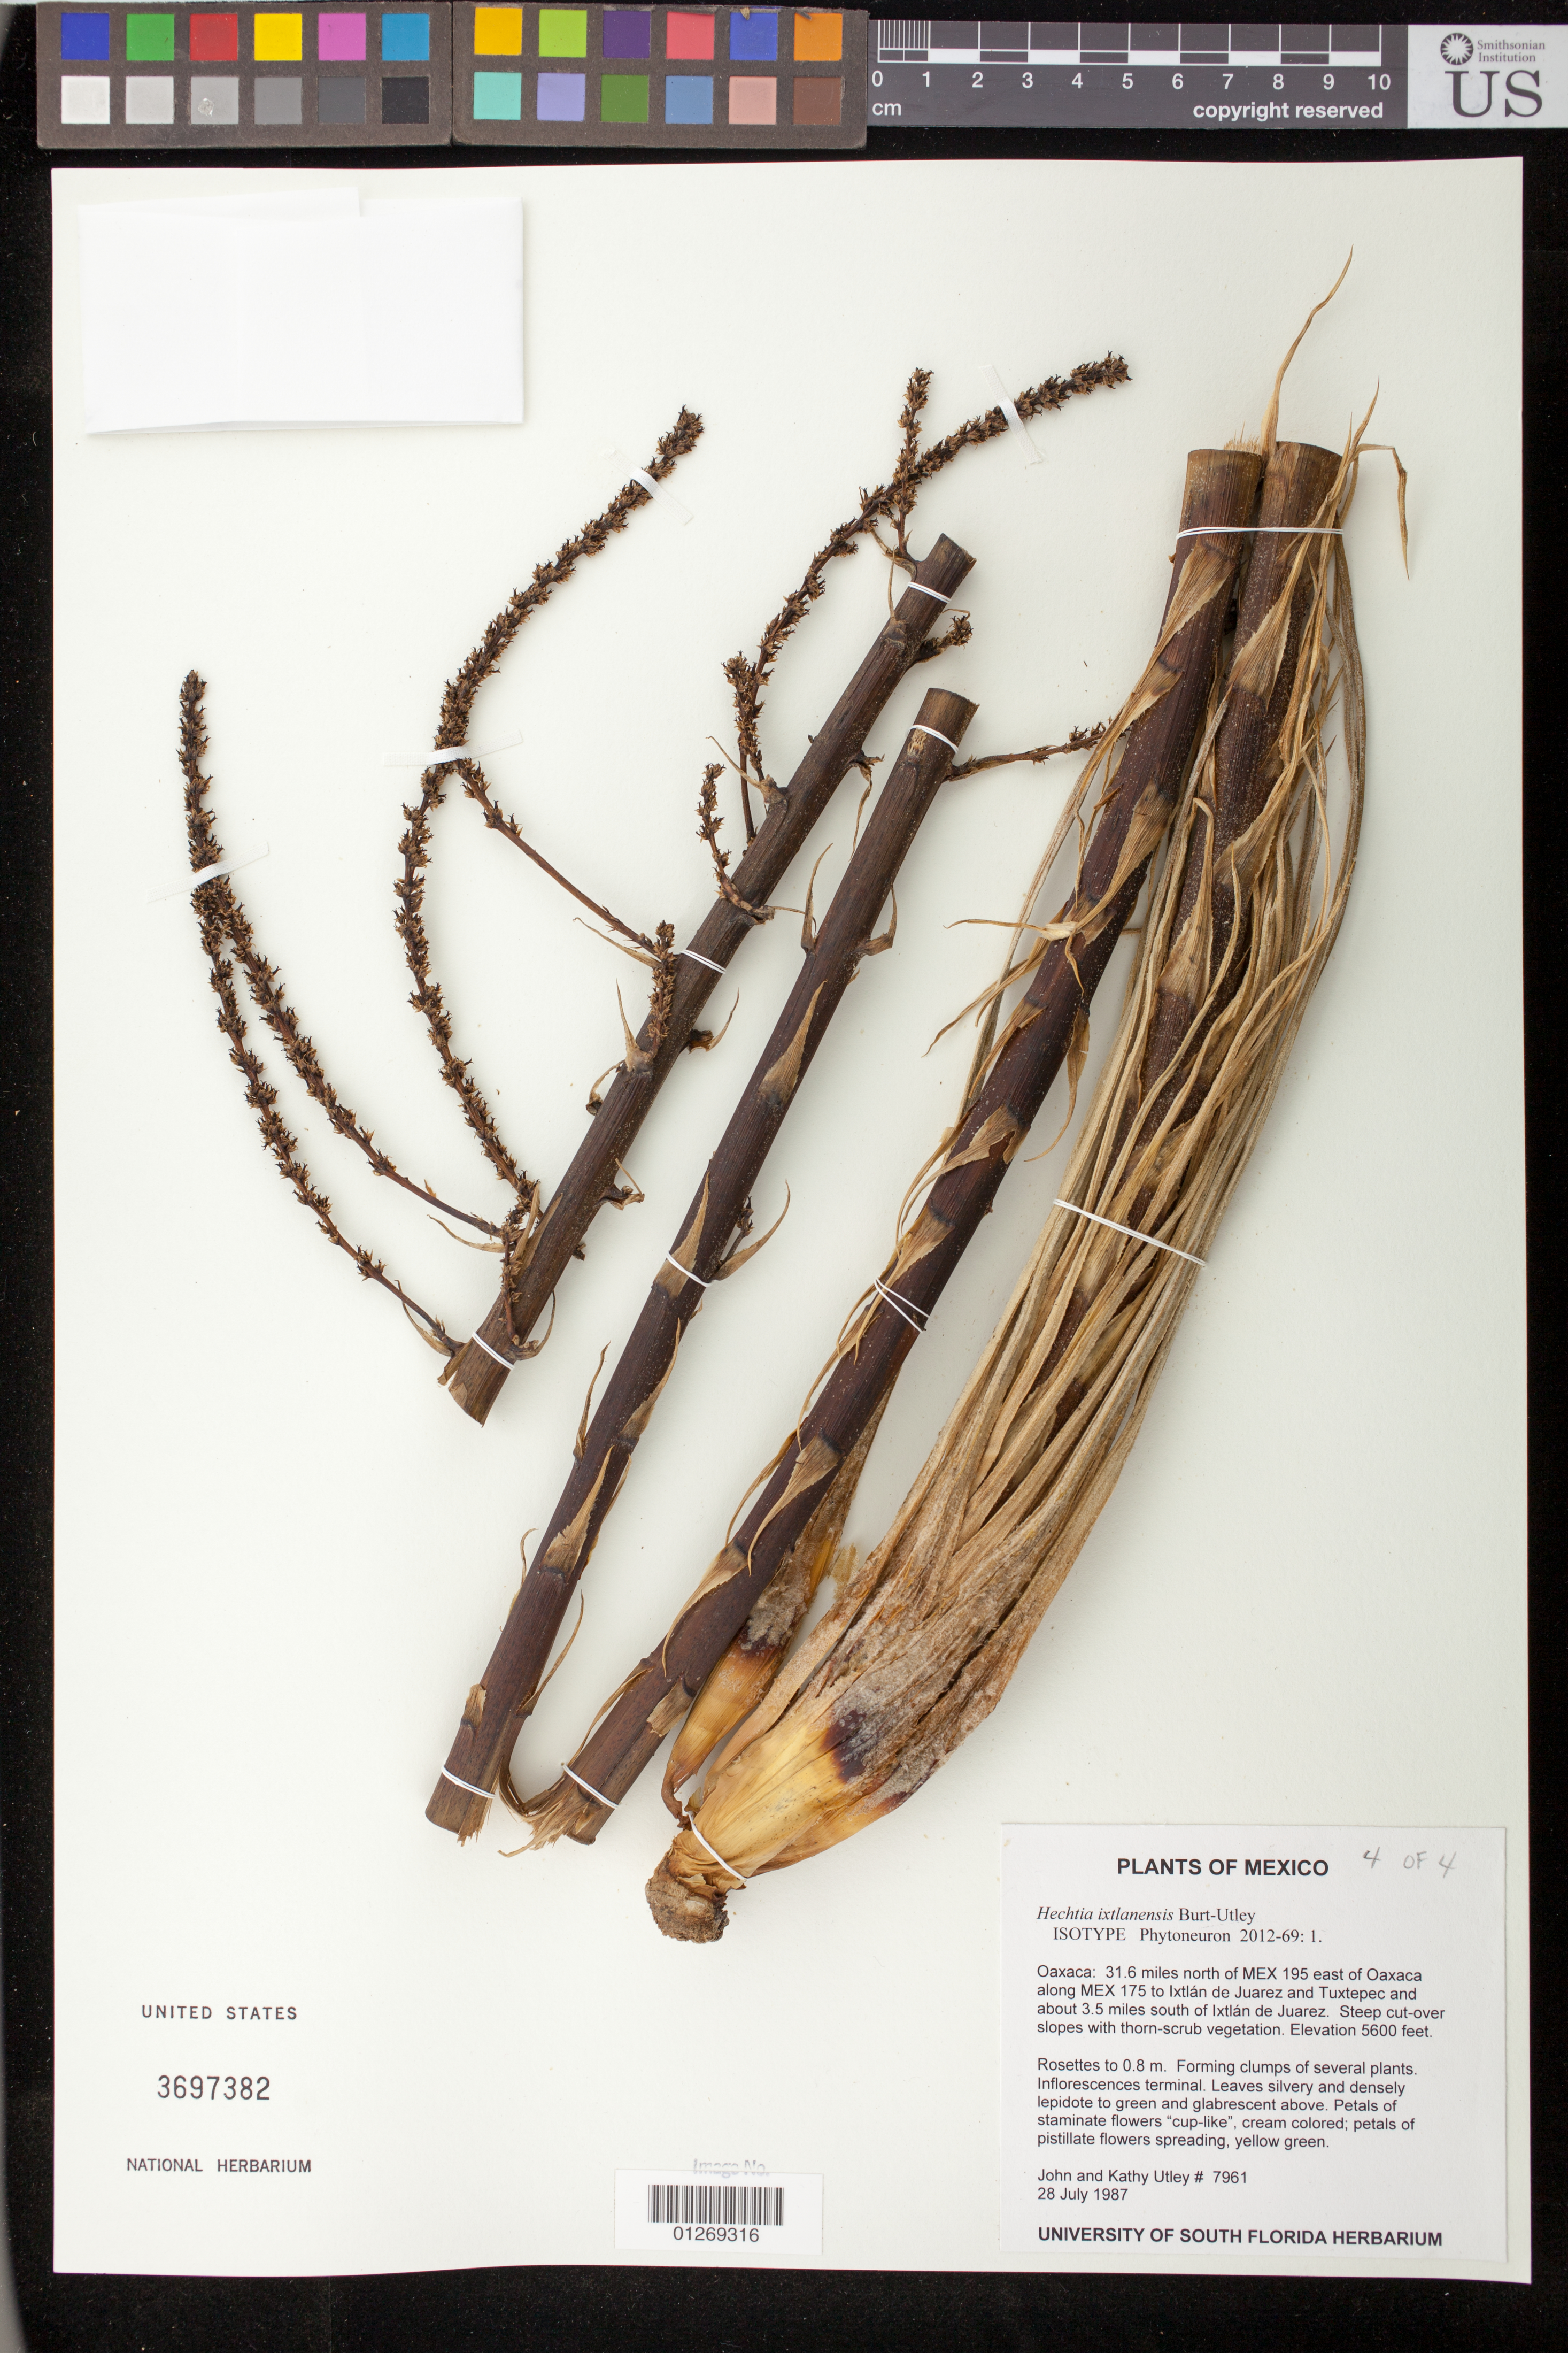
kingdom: Plantae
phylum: Tracheophyta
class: Liliopsida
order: Poales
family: Bromeliaceae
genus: Hechtia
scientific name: Hechtia ixtlanensis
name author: Burt-Utley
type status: Isotype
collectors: J. F. Utley & K. M. Burt-Utley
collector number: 7961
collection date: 1987-07-28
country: Mexico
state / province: Oaxaca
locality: Oaxaca: 31.6 miles north of MEX 195 east of Oaxaca along MEX 175 to Ixtlán de Juarez and Tuxtepec and about 3.5 miles south of Ixtlán de Juarez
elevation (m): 1707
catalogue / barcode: US 3697382